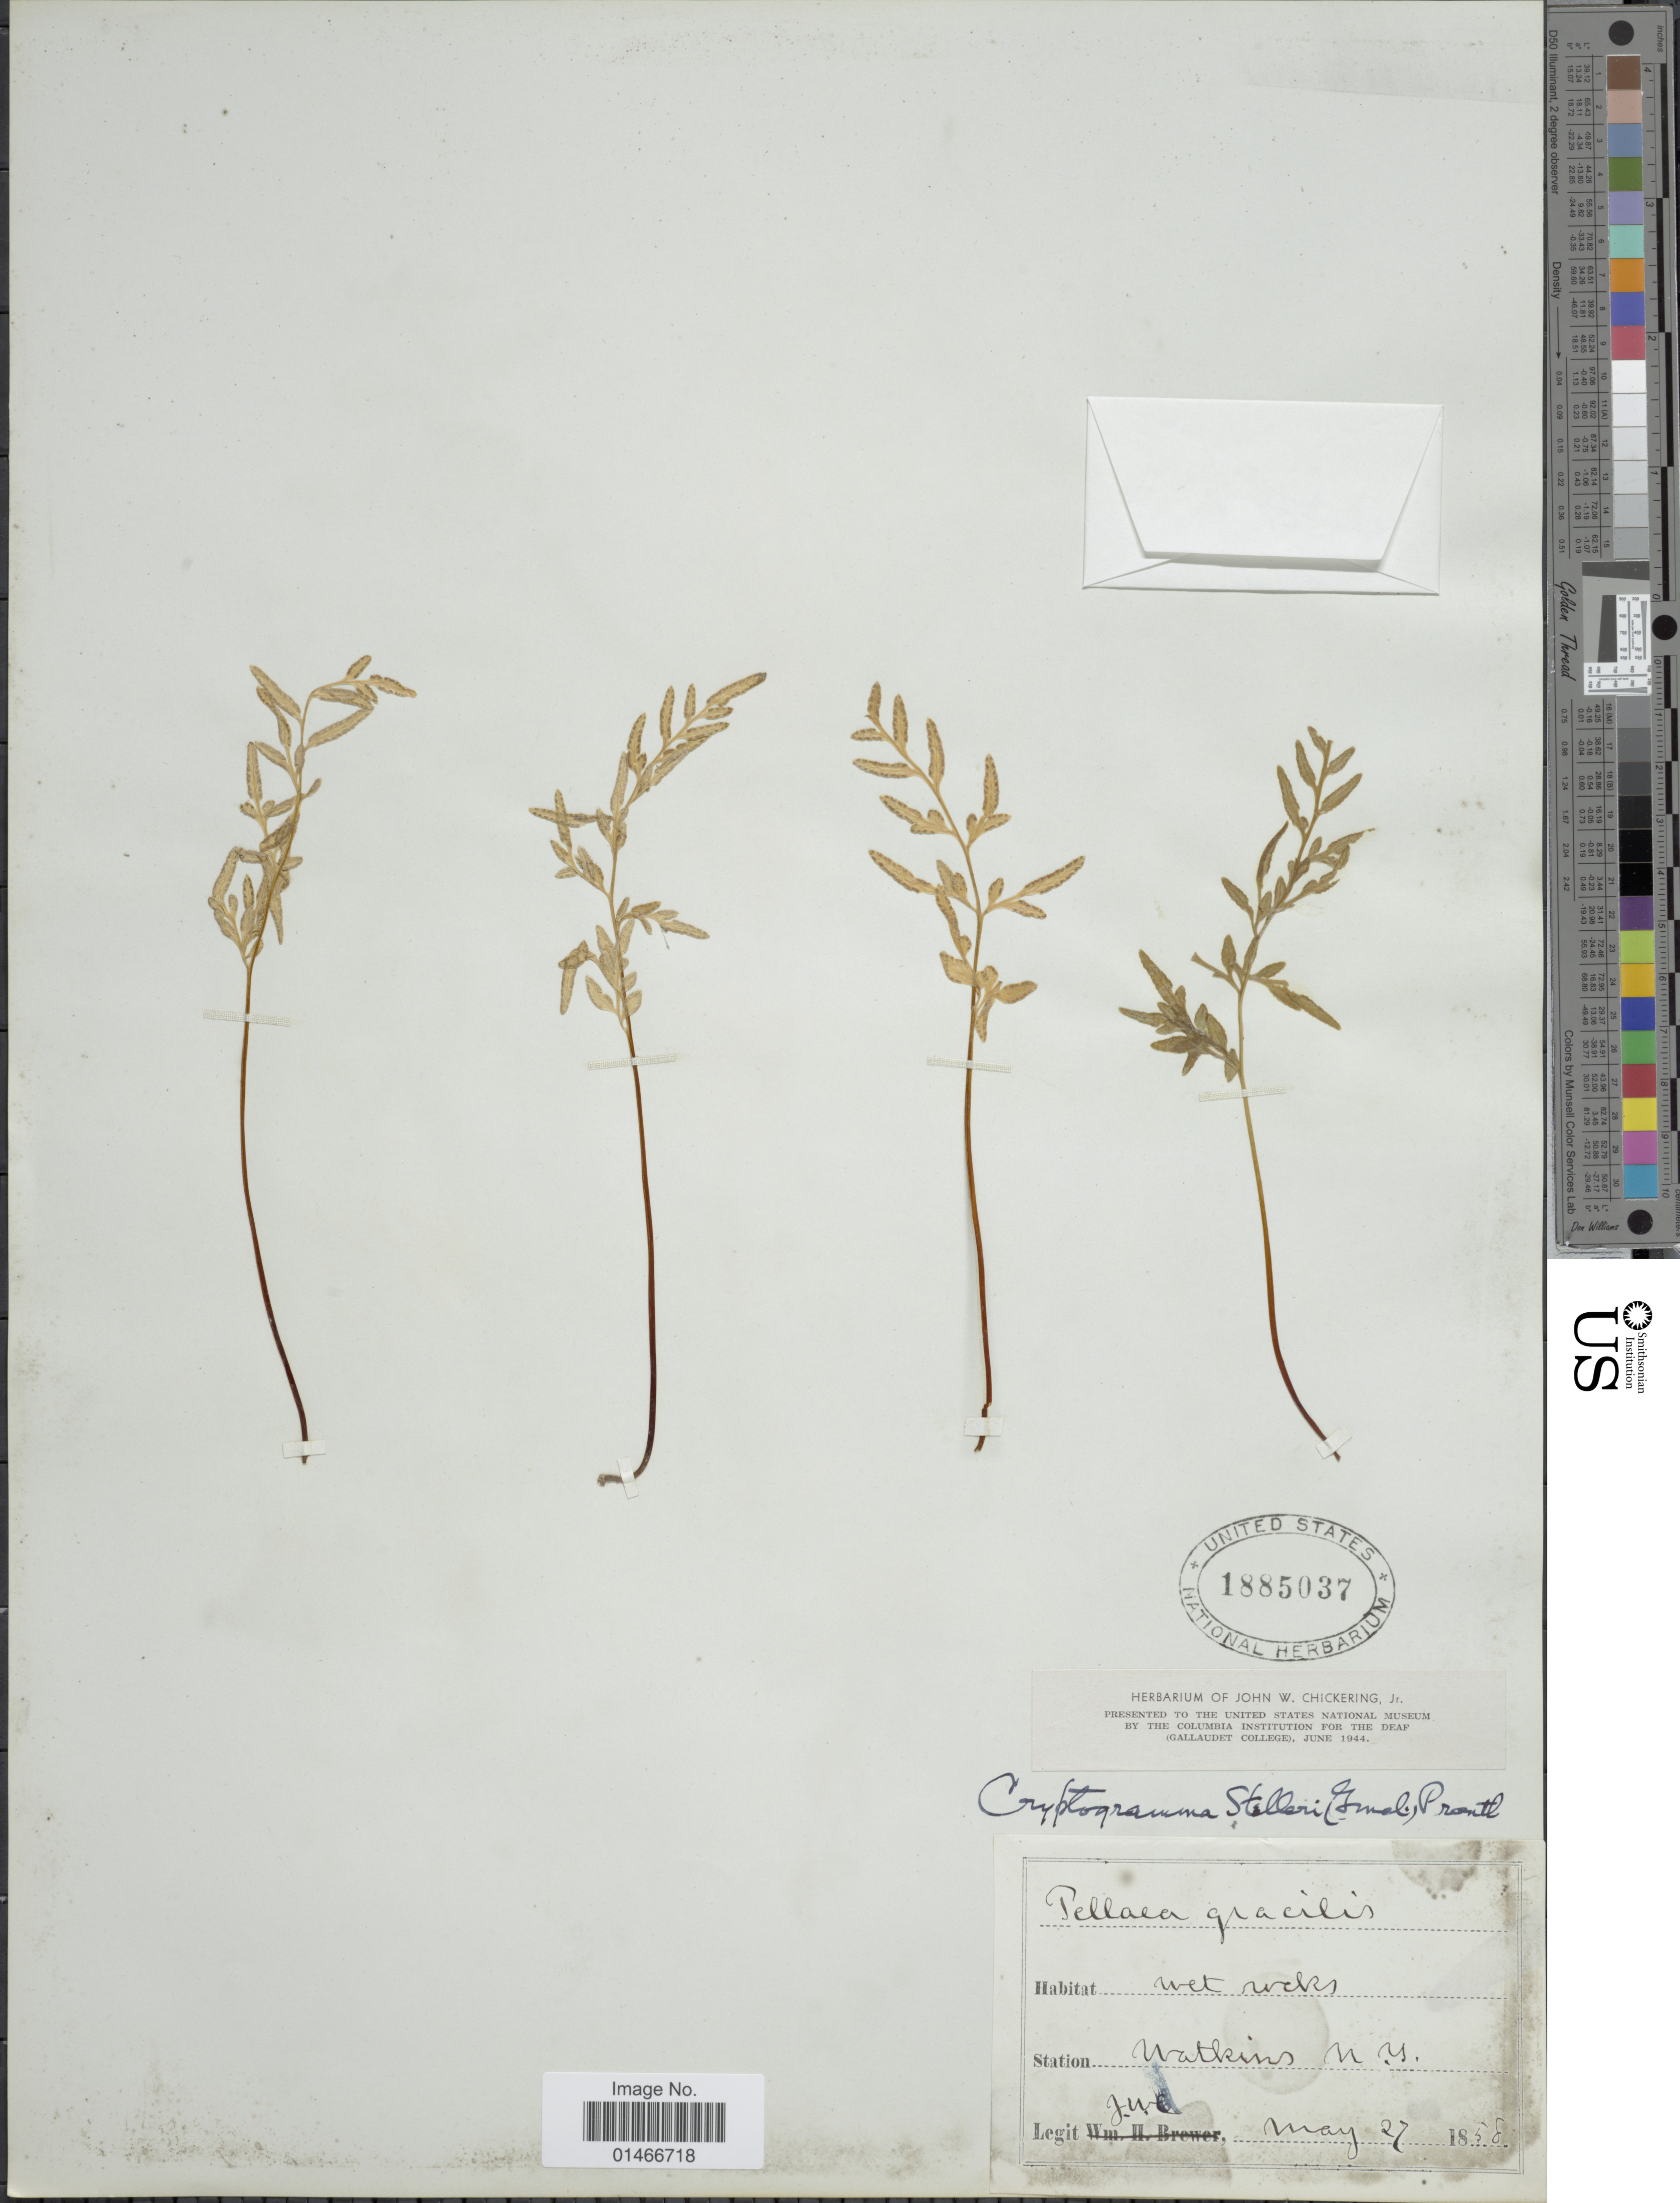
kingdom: Plantae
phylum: Tracheophyta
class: Polypodiopsida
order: Polypodiales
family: Pteridaceae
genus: Cryptogramma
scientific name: Cryptogramma stelleri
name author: (S.G. Gmel.) Prantl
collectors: J. Chickering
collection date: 1858-05-27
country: United States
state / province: New York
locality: Watkins N.Y.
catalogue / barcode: US 1885037